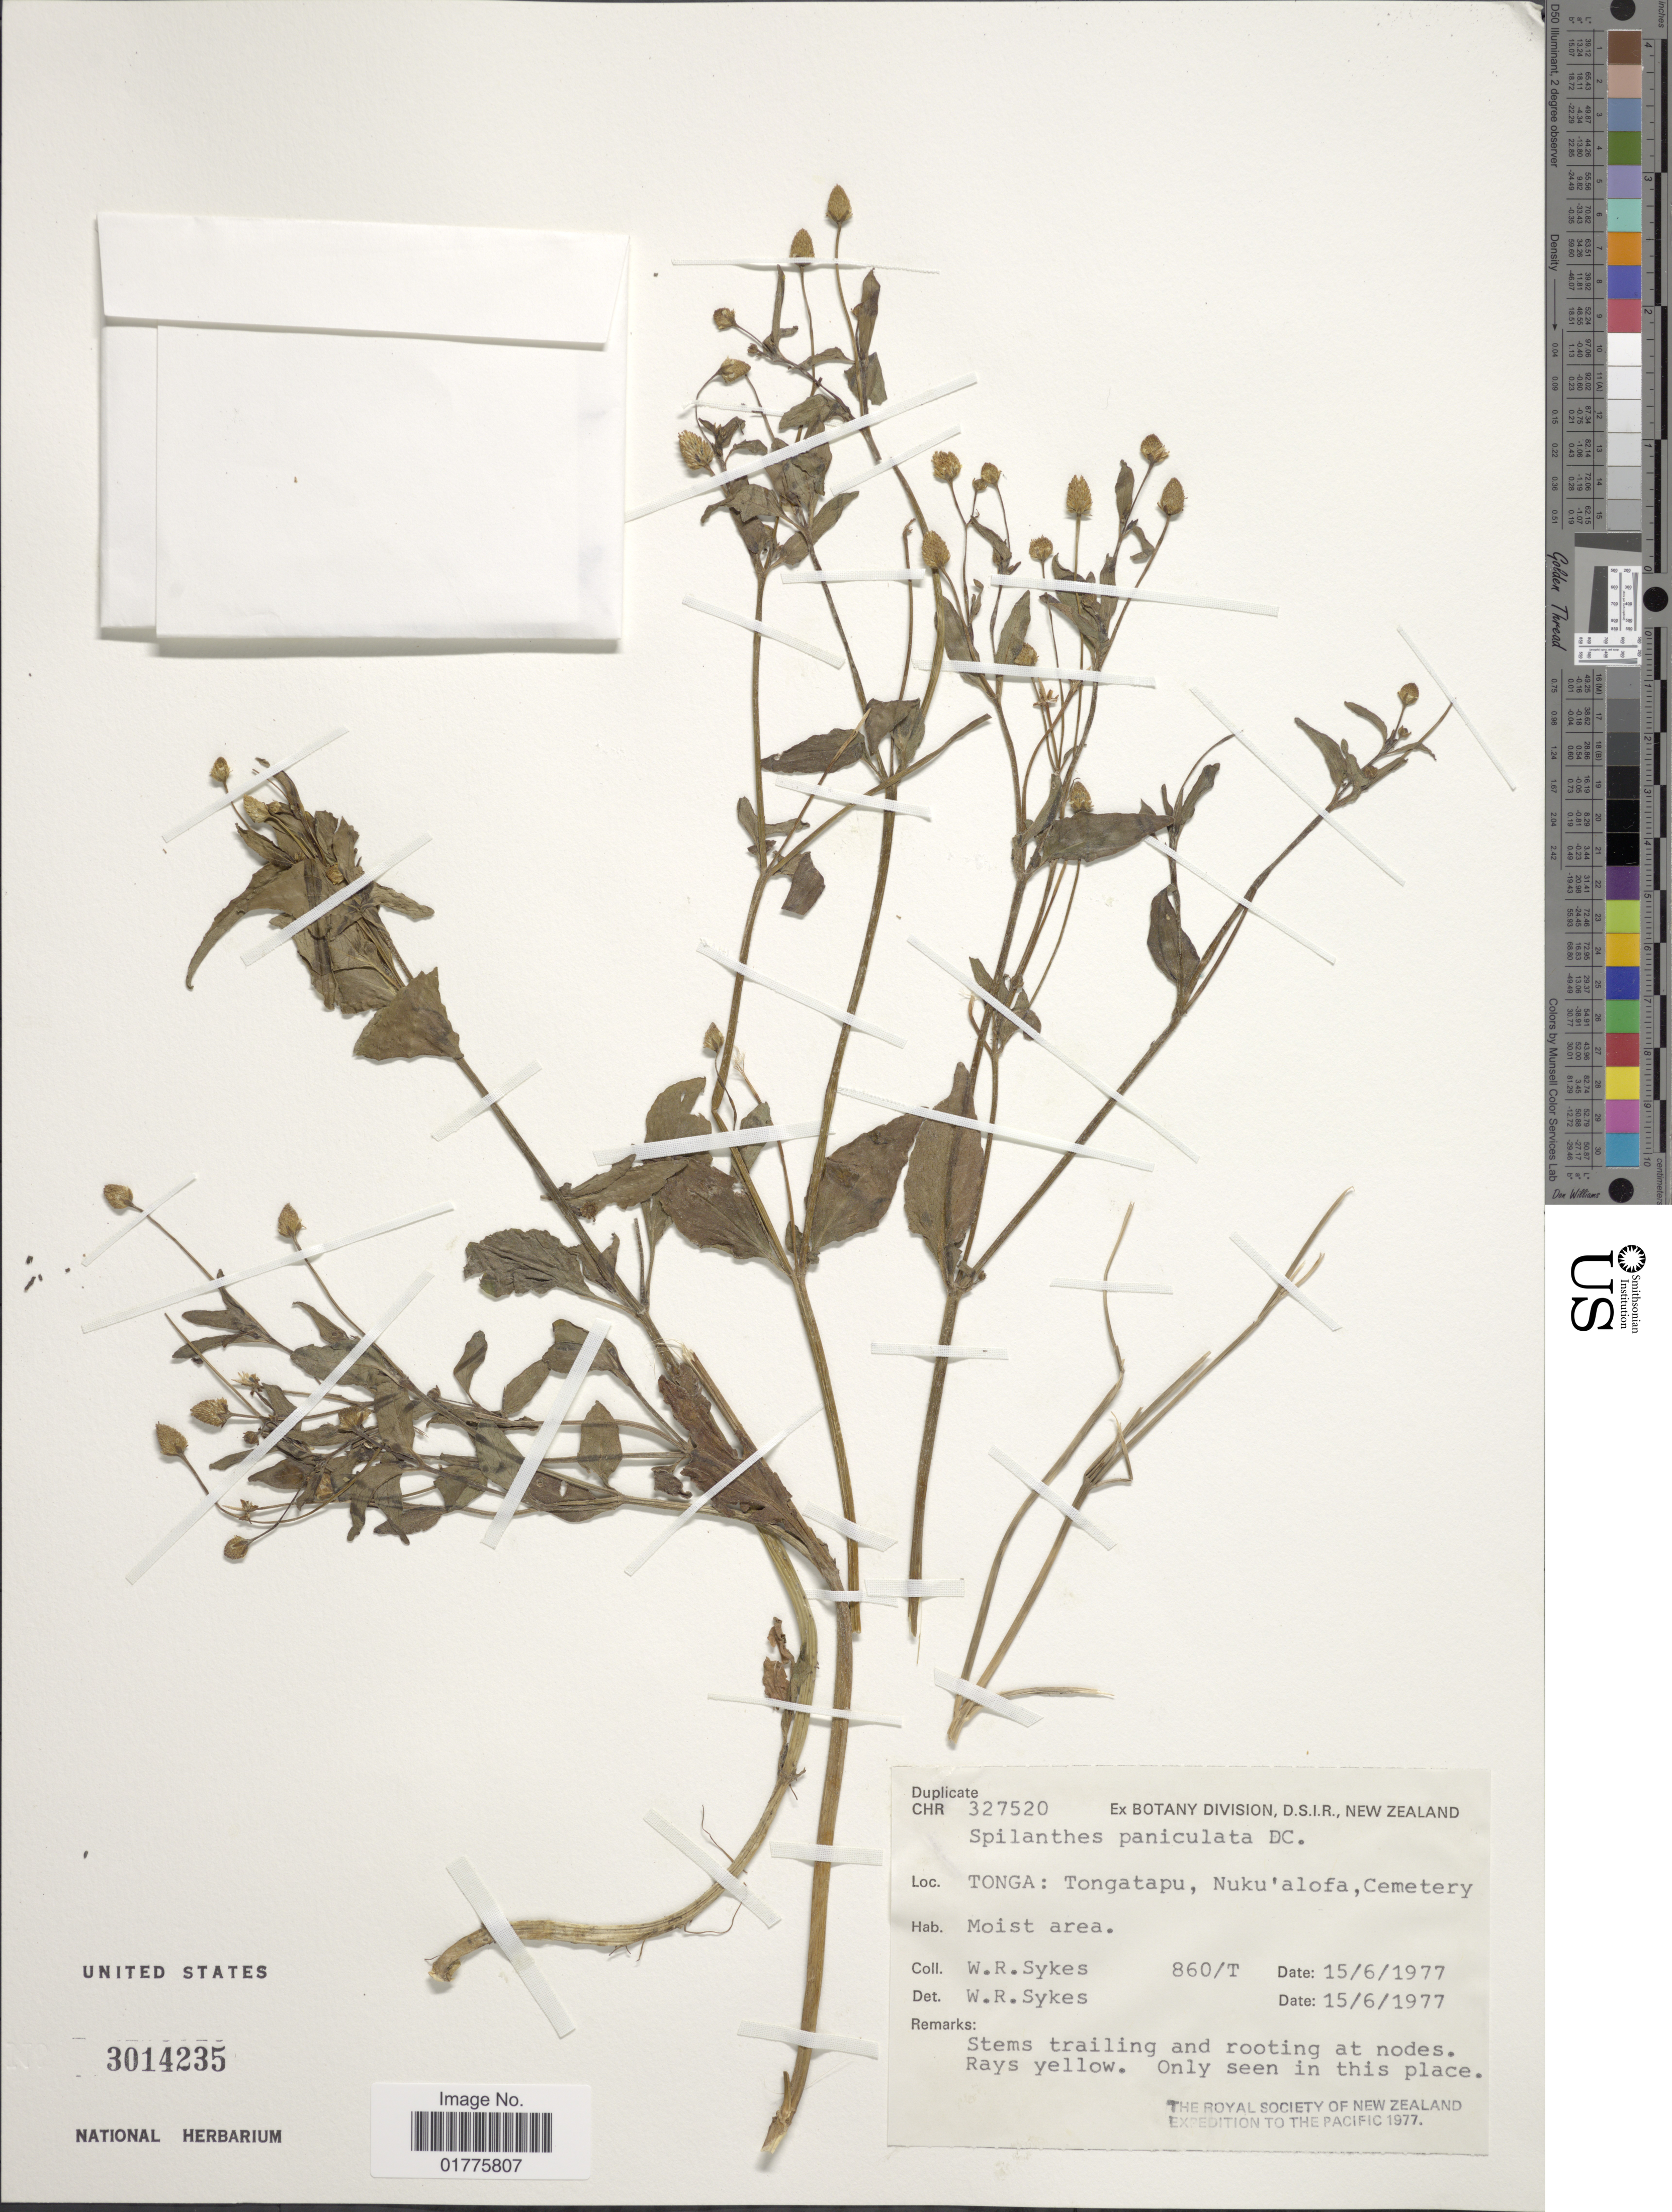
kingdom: Plantae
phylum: Tracheophyta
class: Magnoliopsida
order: Asterales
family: Asteraceae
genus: Acmella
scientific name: Acmella uliginosa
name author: (Sw.) Cass.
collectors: W. R. Sykes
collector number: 860/T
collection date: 1977-06-15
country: Tonga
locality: Tongapatu, Tuku'alofa,Cemetery, moist area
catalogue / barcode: US 3014235